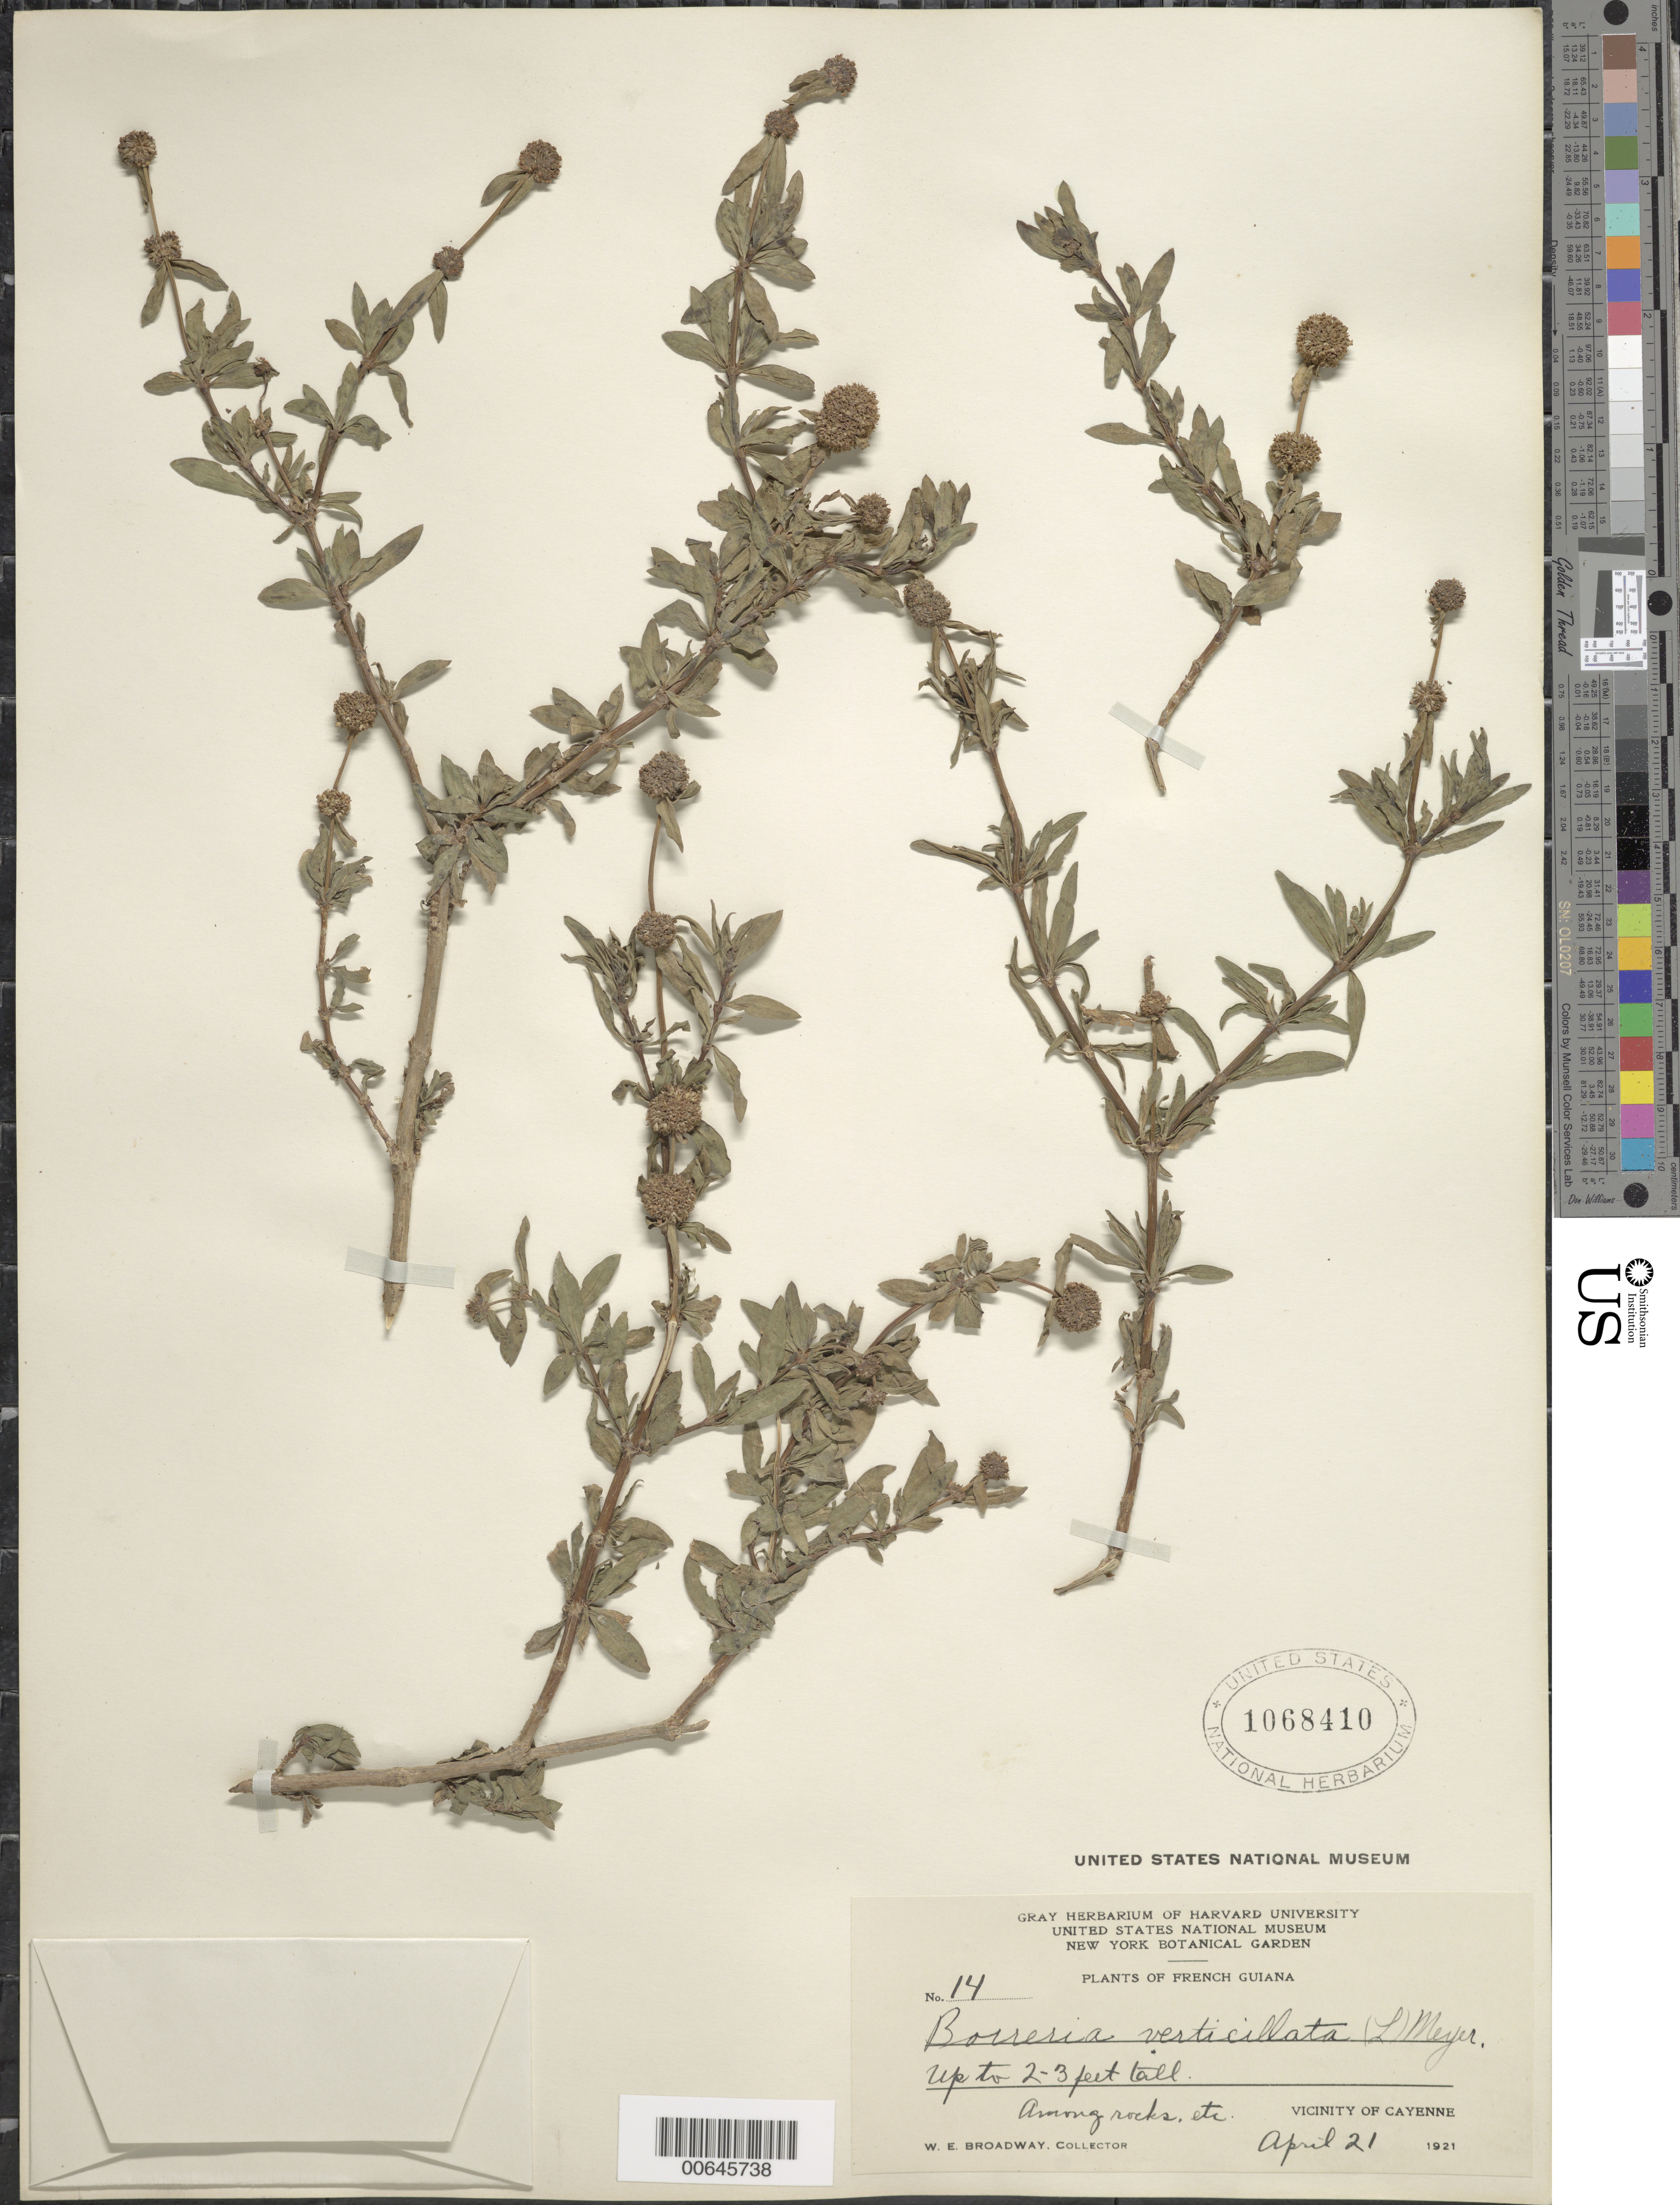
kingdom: Plantae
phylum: Tracheophyta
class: Magnoliopsida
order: Gentianales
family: Rubiaceae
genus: Borreria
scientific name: Borreria verticillata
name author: (L.) G. Mey.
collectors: W. E. Broadway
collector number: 14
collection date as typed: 21-Apr-21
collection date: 1921-04-21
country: French Guiana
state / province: Cayenne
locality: Cayenne, vic.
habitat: Among rocks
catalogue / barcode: US 1068410